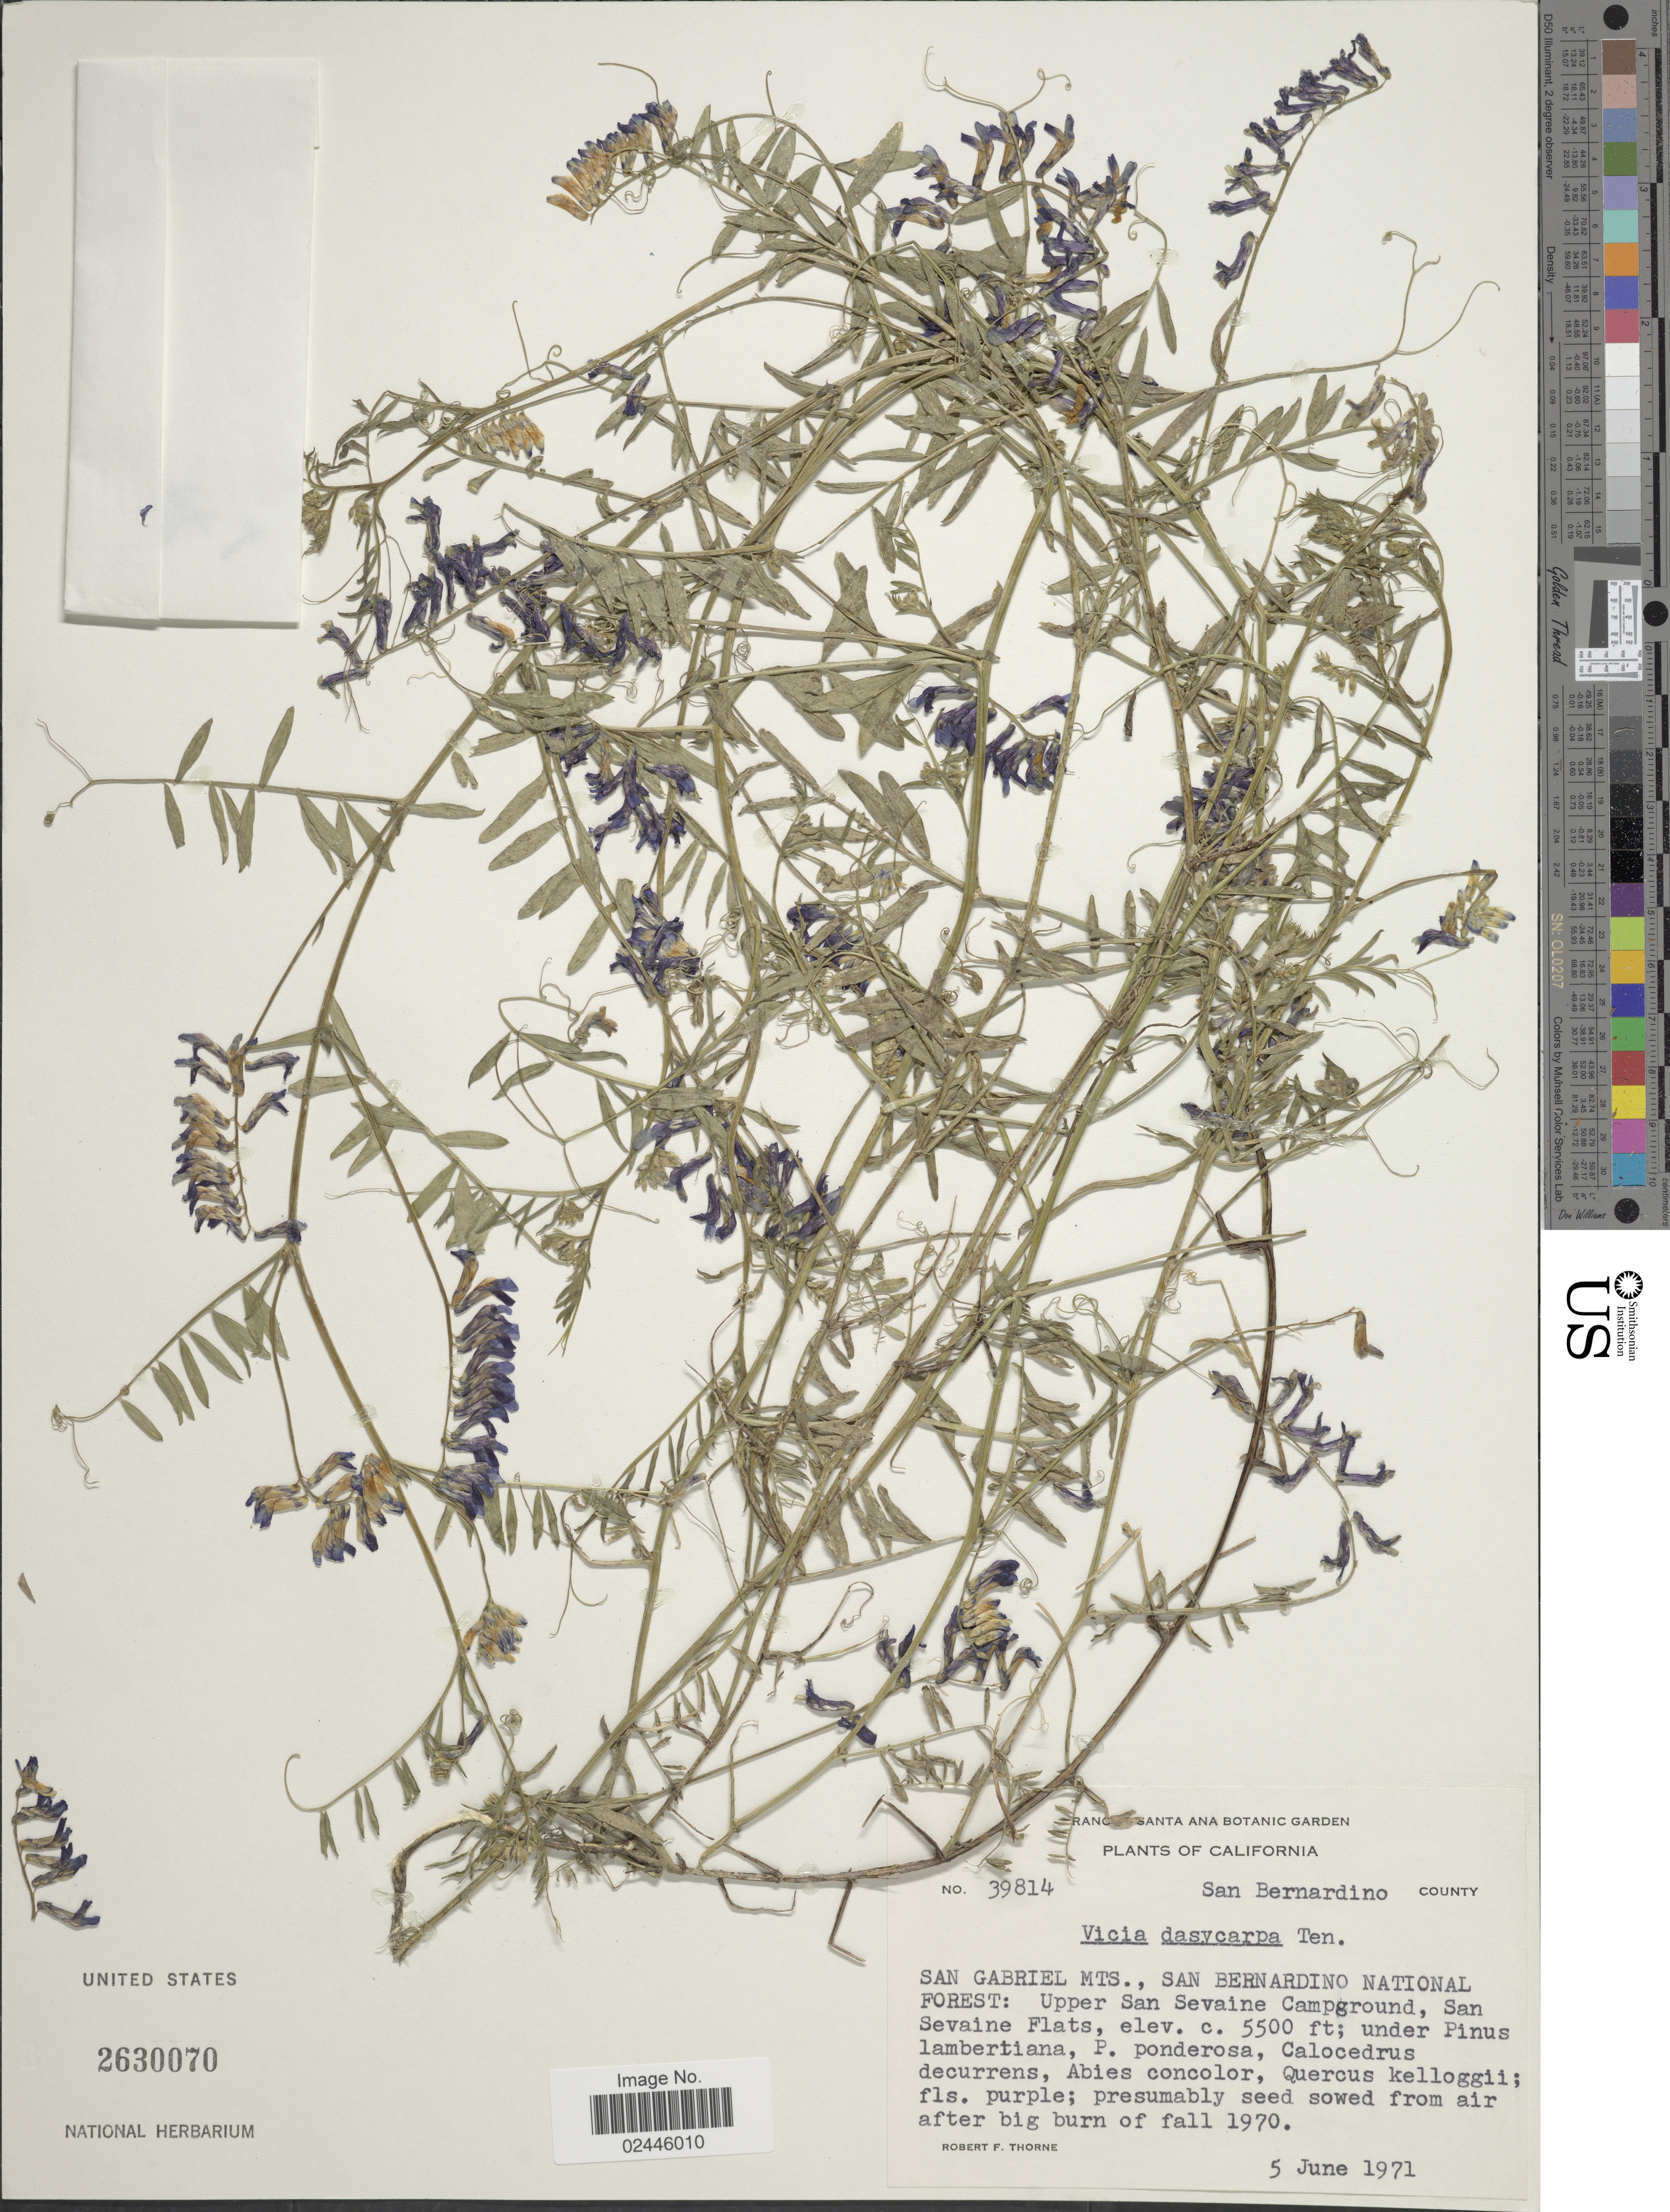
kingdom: Plantae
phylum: Tracheophyta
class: Magnoliopsida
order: Fabales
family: Fabaceae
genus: Vicia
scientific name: Vicia dasycarpa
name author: Ten.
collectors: R. F. Thorne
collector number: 39814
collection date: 1971-06-05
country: United States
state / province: California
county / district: San Bernardino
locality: San Bernardino County, San Gabriel Mts., San Bernardino National Forest: Upper San Sevaine Campground, San Sevaine Flats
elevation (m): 1676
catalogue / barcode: US 2630070